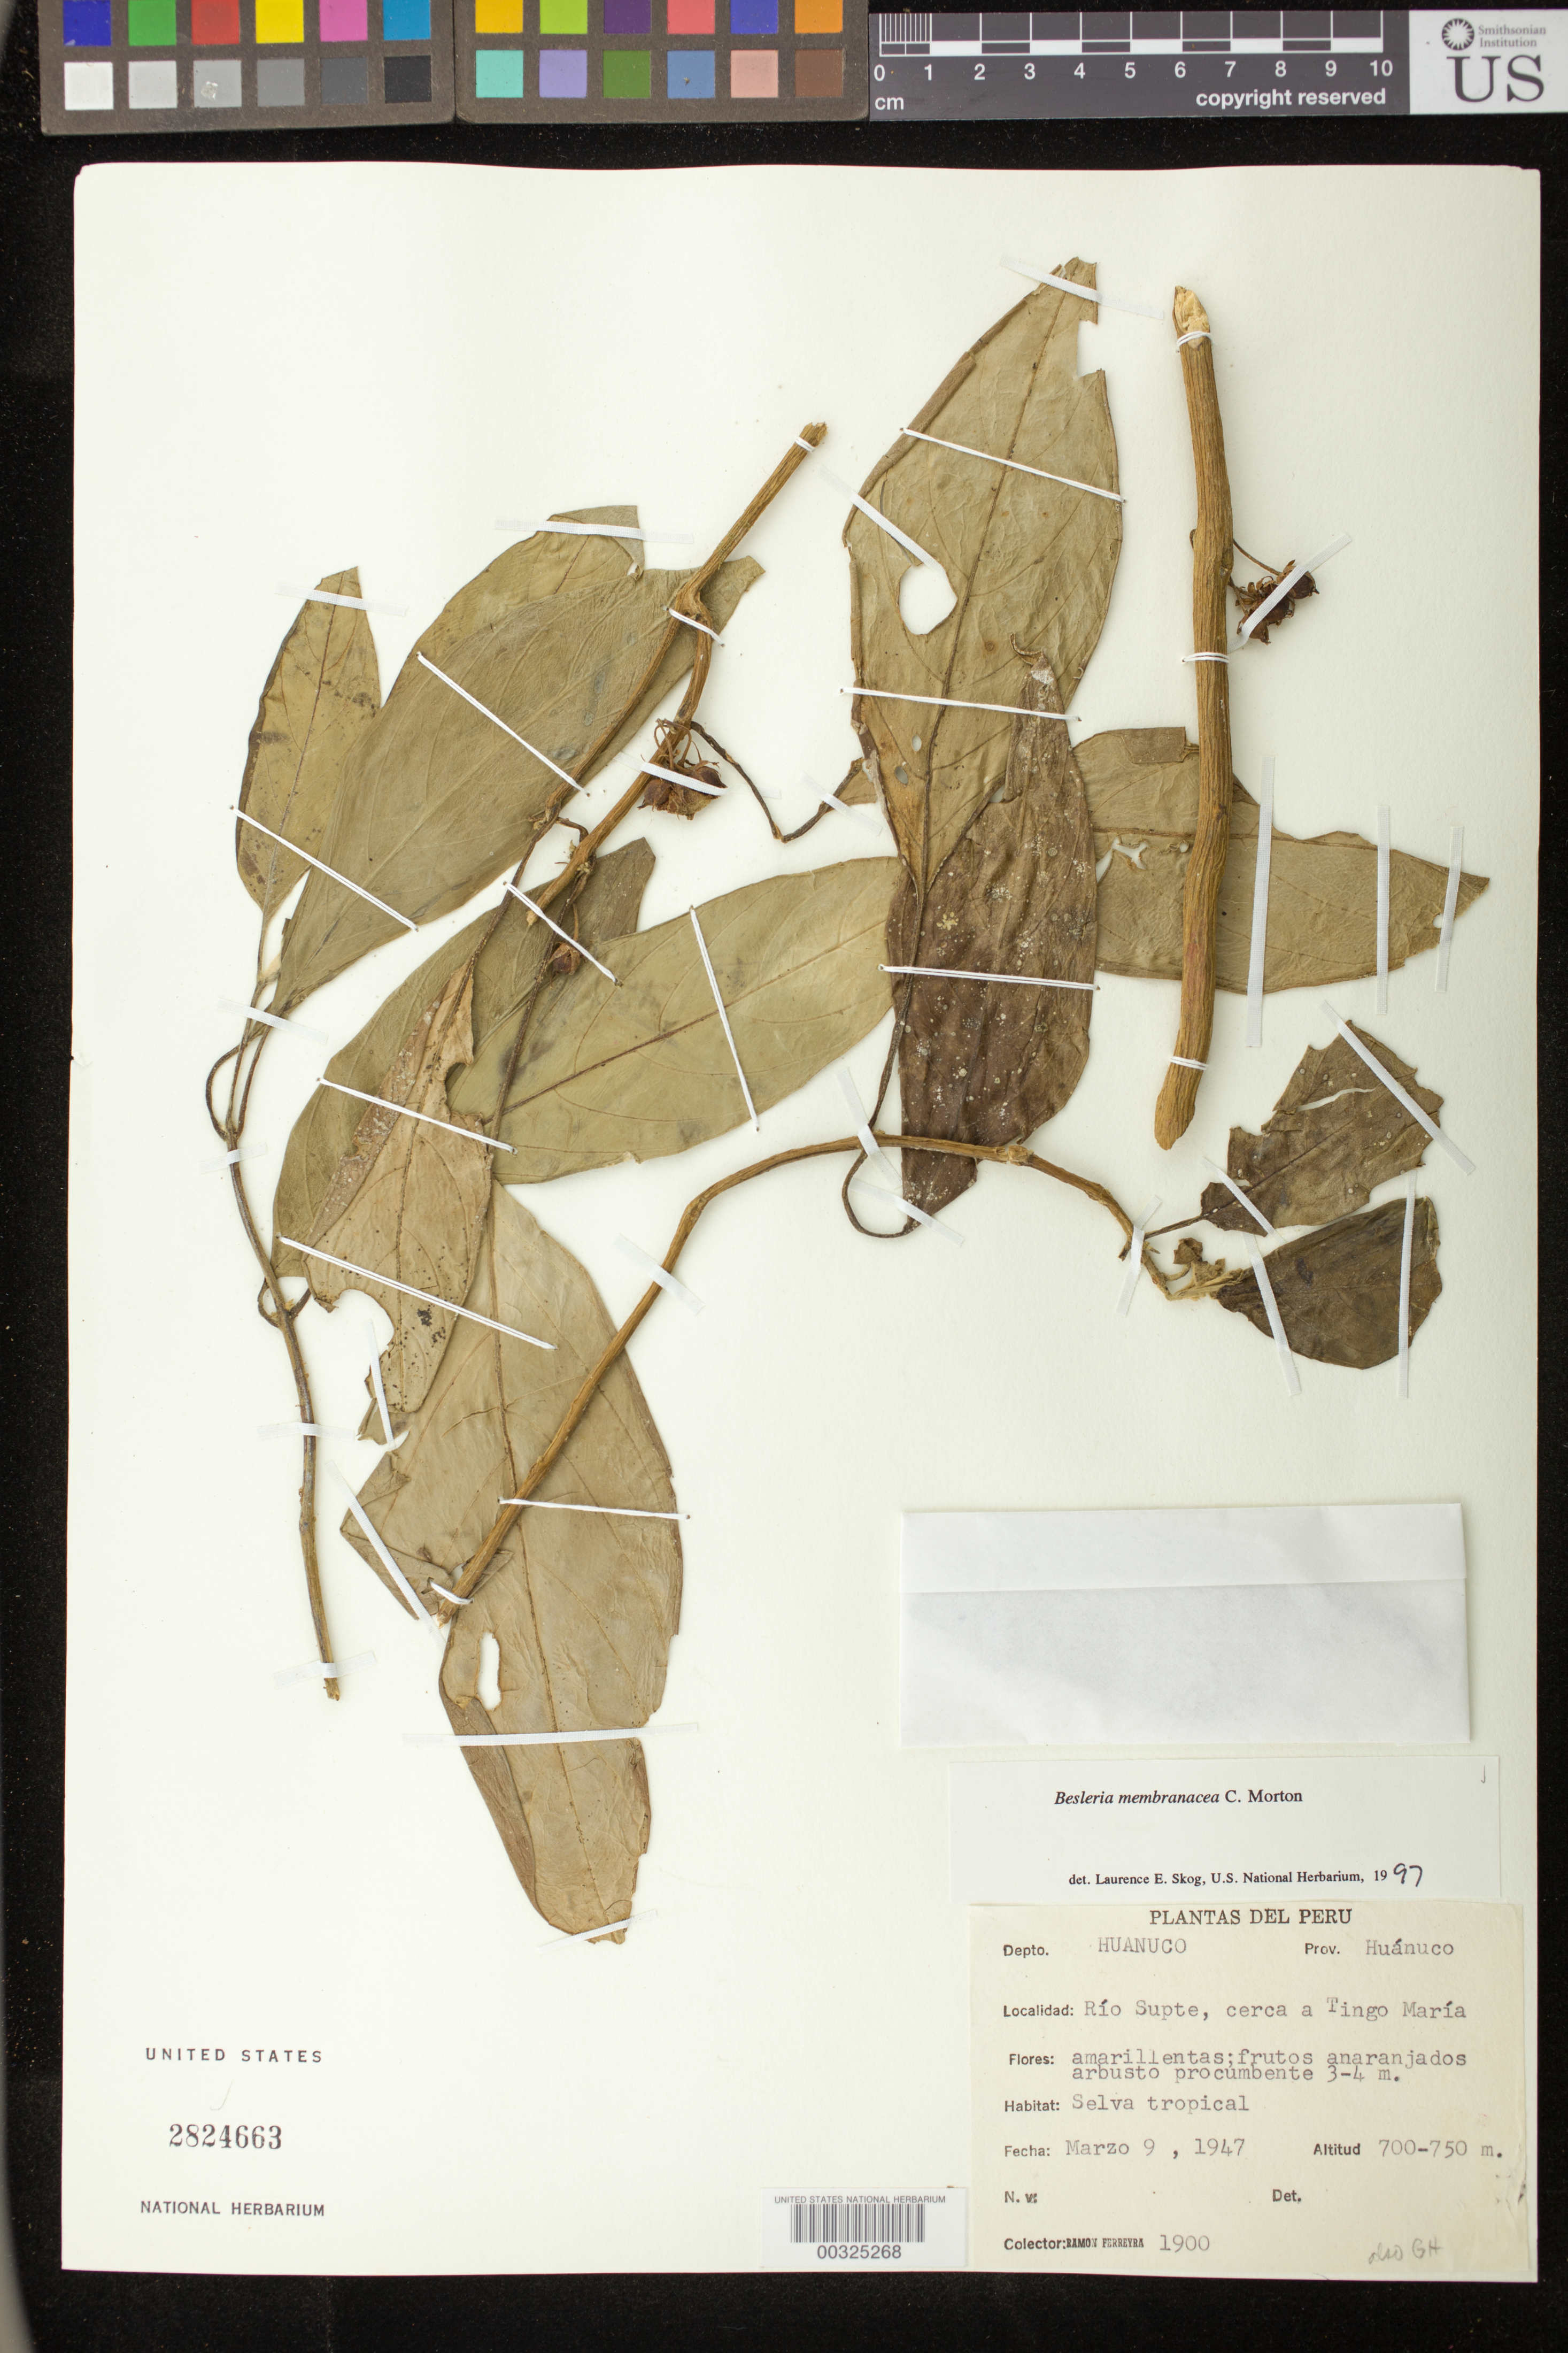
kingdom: Plantae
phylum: Tracheophyta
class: Magnoliopsida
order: Lamiales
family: Gesneriaceae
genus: Besleria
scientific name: Besleria membranacea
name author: C.V. Morton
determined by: Skog, Laurence E.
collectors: R. A. Ferreyra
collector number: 1900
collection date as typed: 09 Mar 1947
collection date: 1947-03-09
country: Peru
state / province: Huánuco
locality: Prov. Huánuco; Río Supte, cerca a Tingo María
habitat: Selva tropical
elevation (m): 700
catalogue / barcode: US 2824663